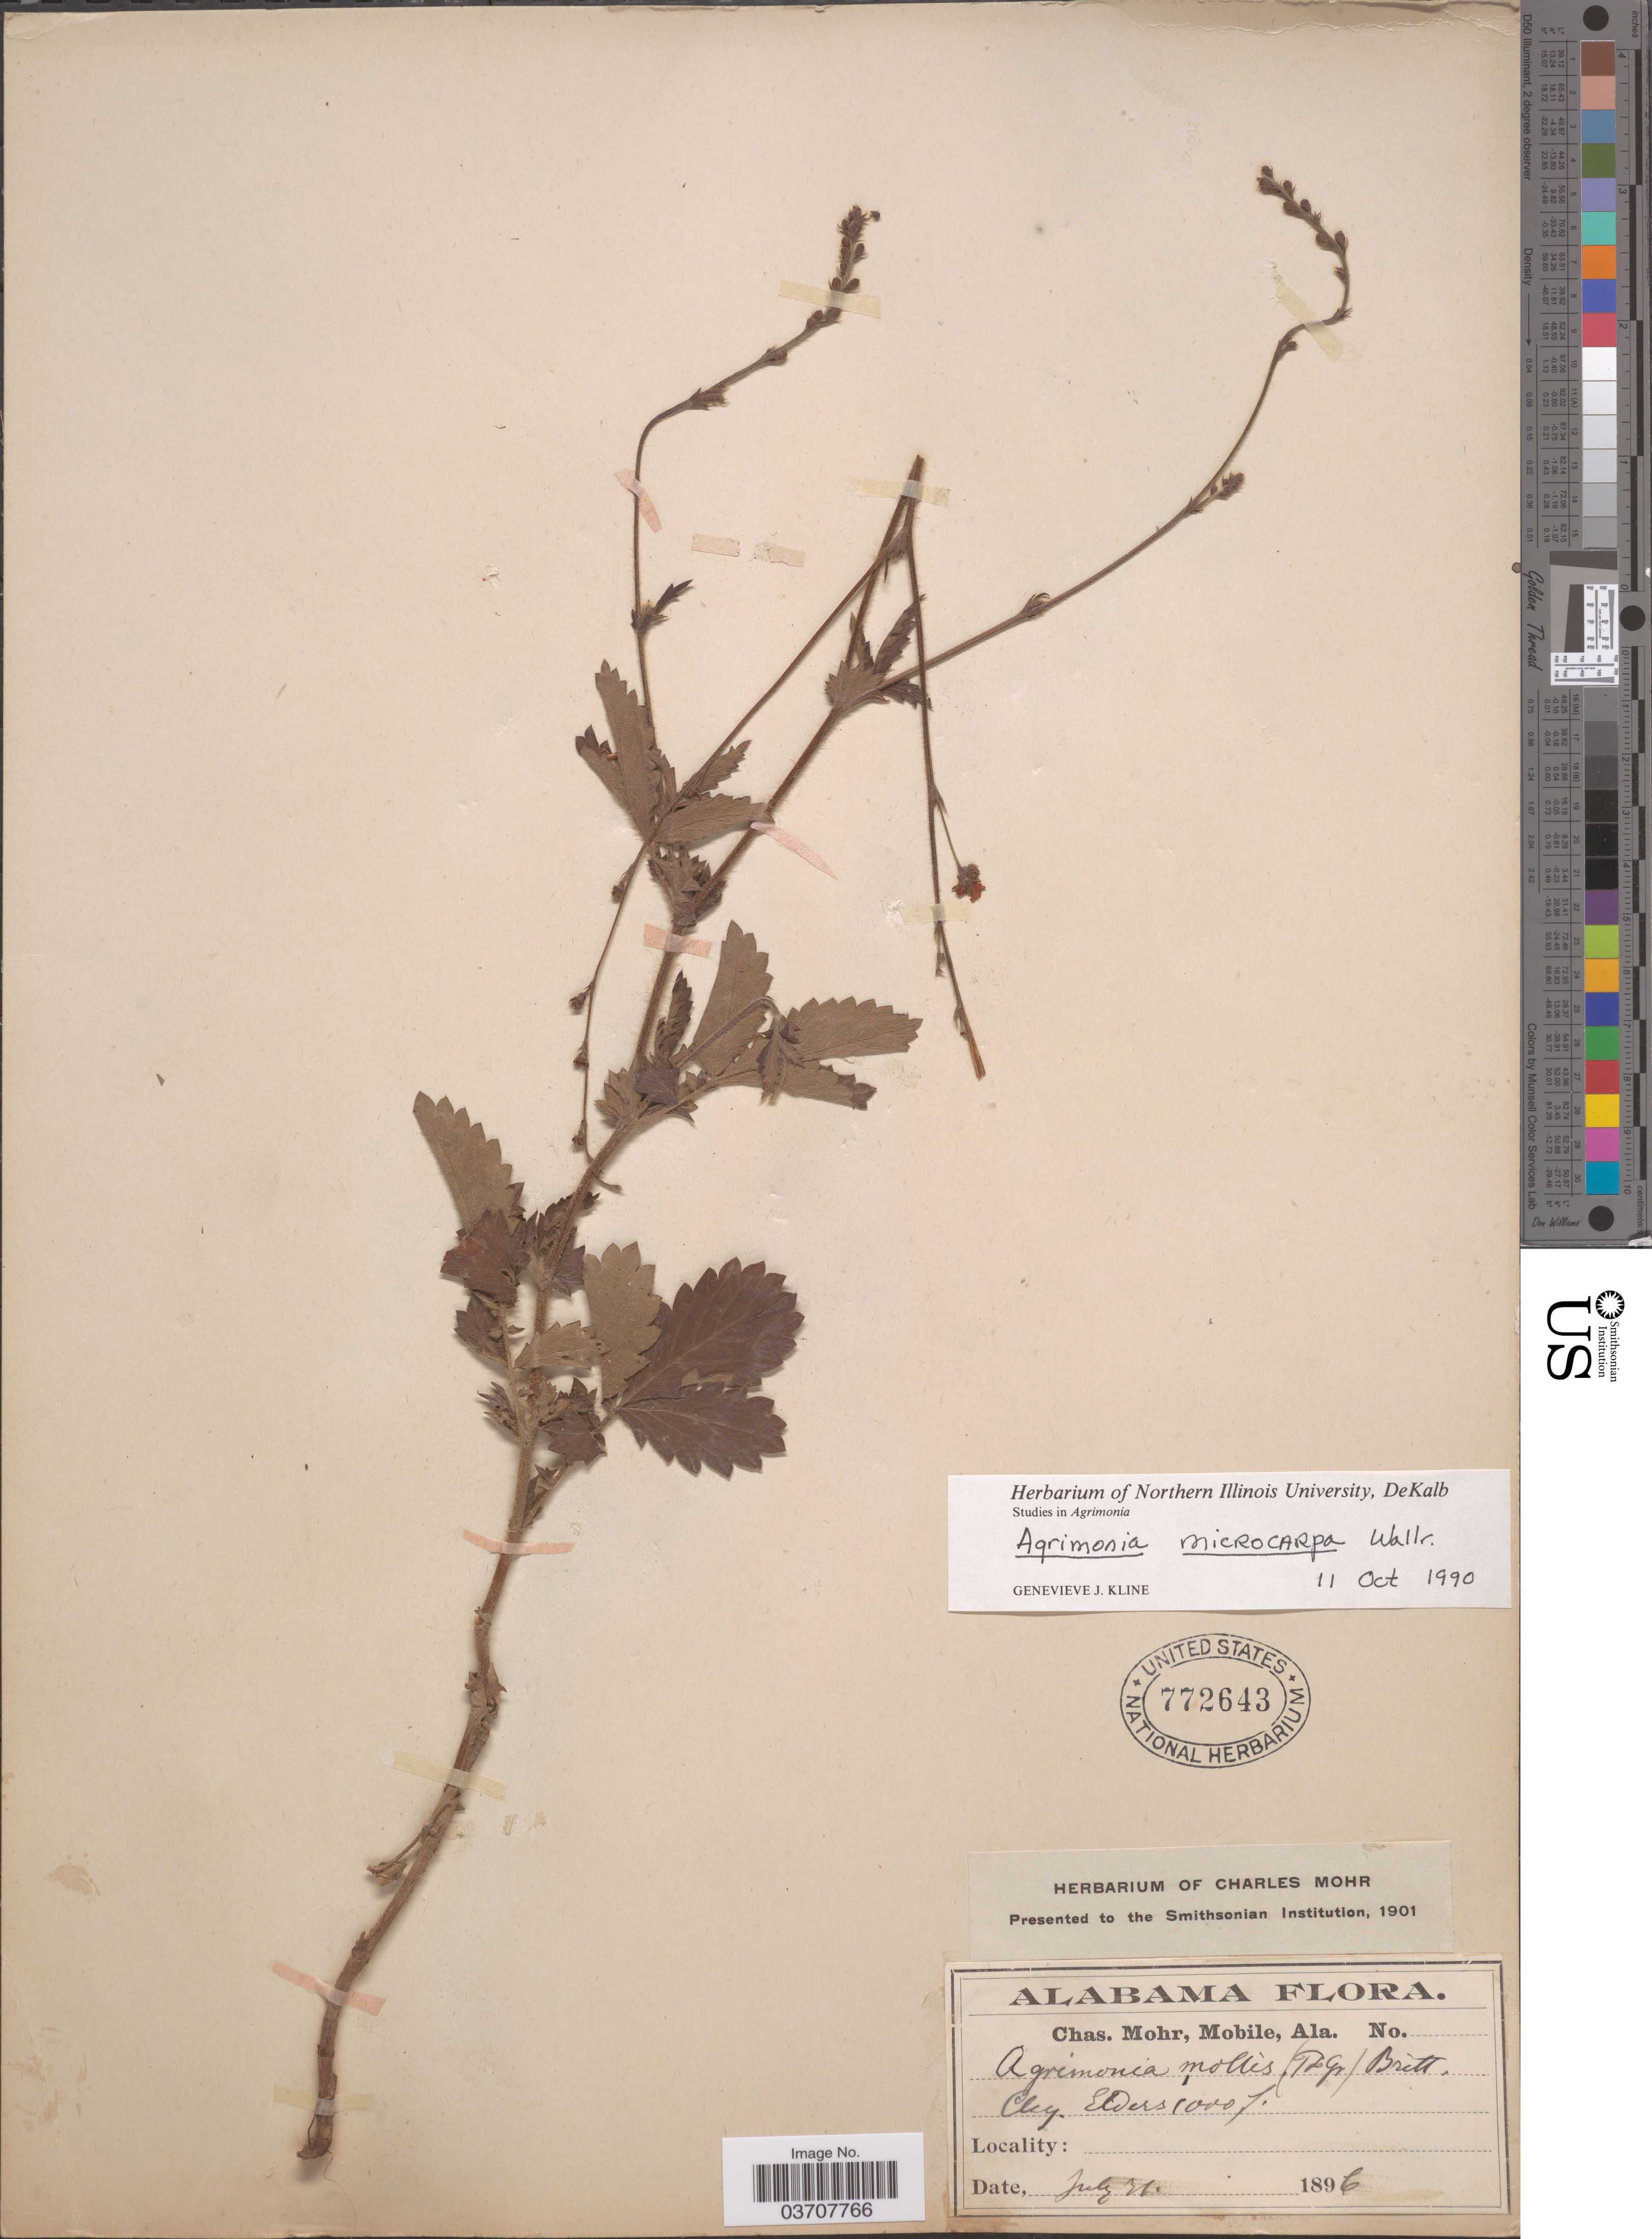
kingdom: Plantae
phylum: Tracheophyta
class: Magnoliopsida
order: Rosales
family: Rosaceae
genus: Agrimonia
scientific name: Agrimonia microcarpa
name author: Wallr.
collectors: Mohr, C. T. (herbarium)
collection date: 1896-07-31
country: United States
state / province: Alabama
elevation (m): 305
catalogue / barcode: US 772643